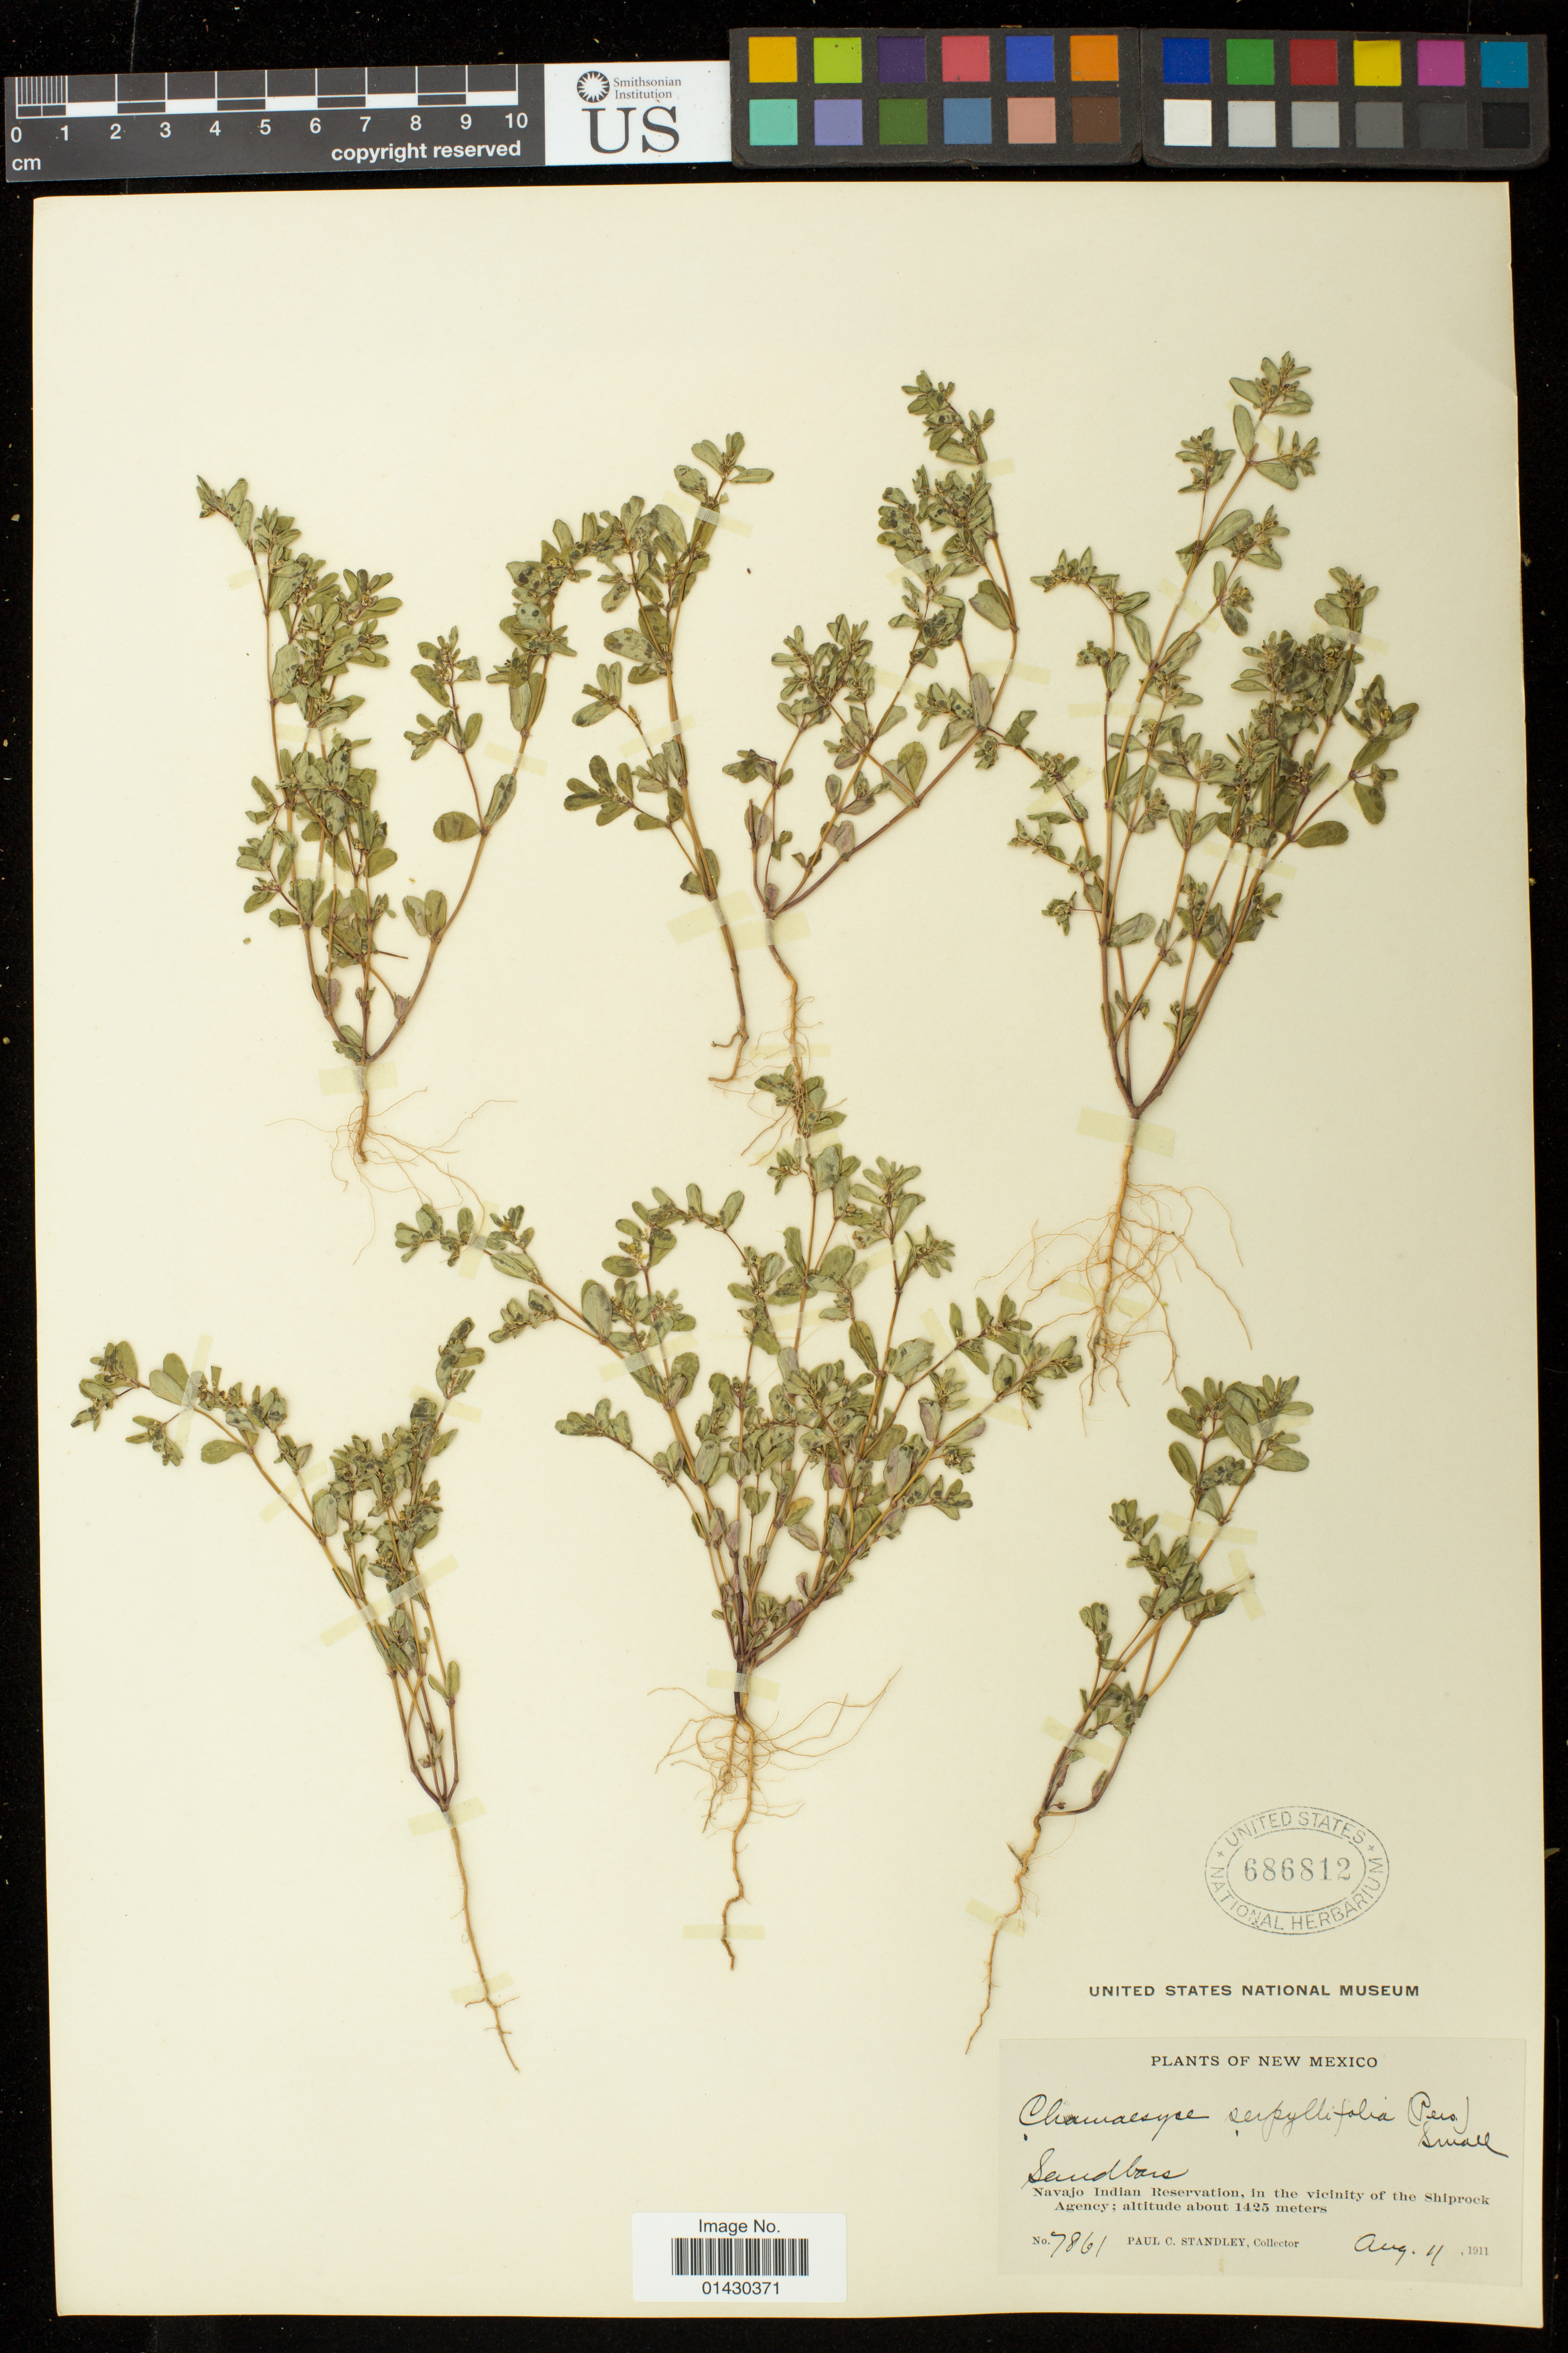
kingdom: Plantae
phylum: Tracheophyta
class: Magnoliopsida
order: Malpighiales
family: Euphorbiaceae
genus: Euphorbia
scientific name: Euphorbia serpillifolia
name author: Pers.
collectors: P. C. Standley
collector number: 7861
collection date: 1911-08-11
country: United States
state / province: New Mexico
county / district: San Juan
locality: Navajo Indian Reservation, in the vicinity of the Shiprock Agency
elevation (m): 1425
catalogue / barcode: US 686812